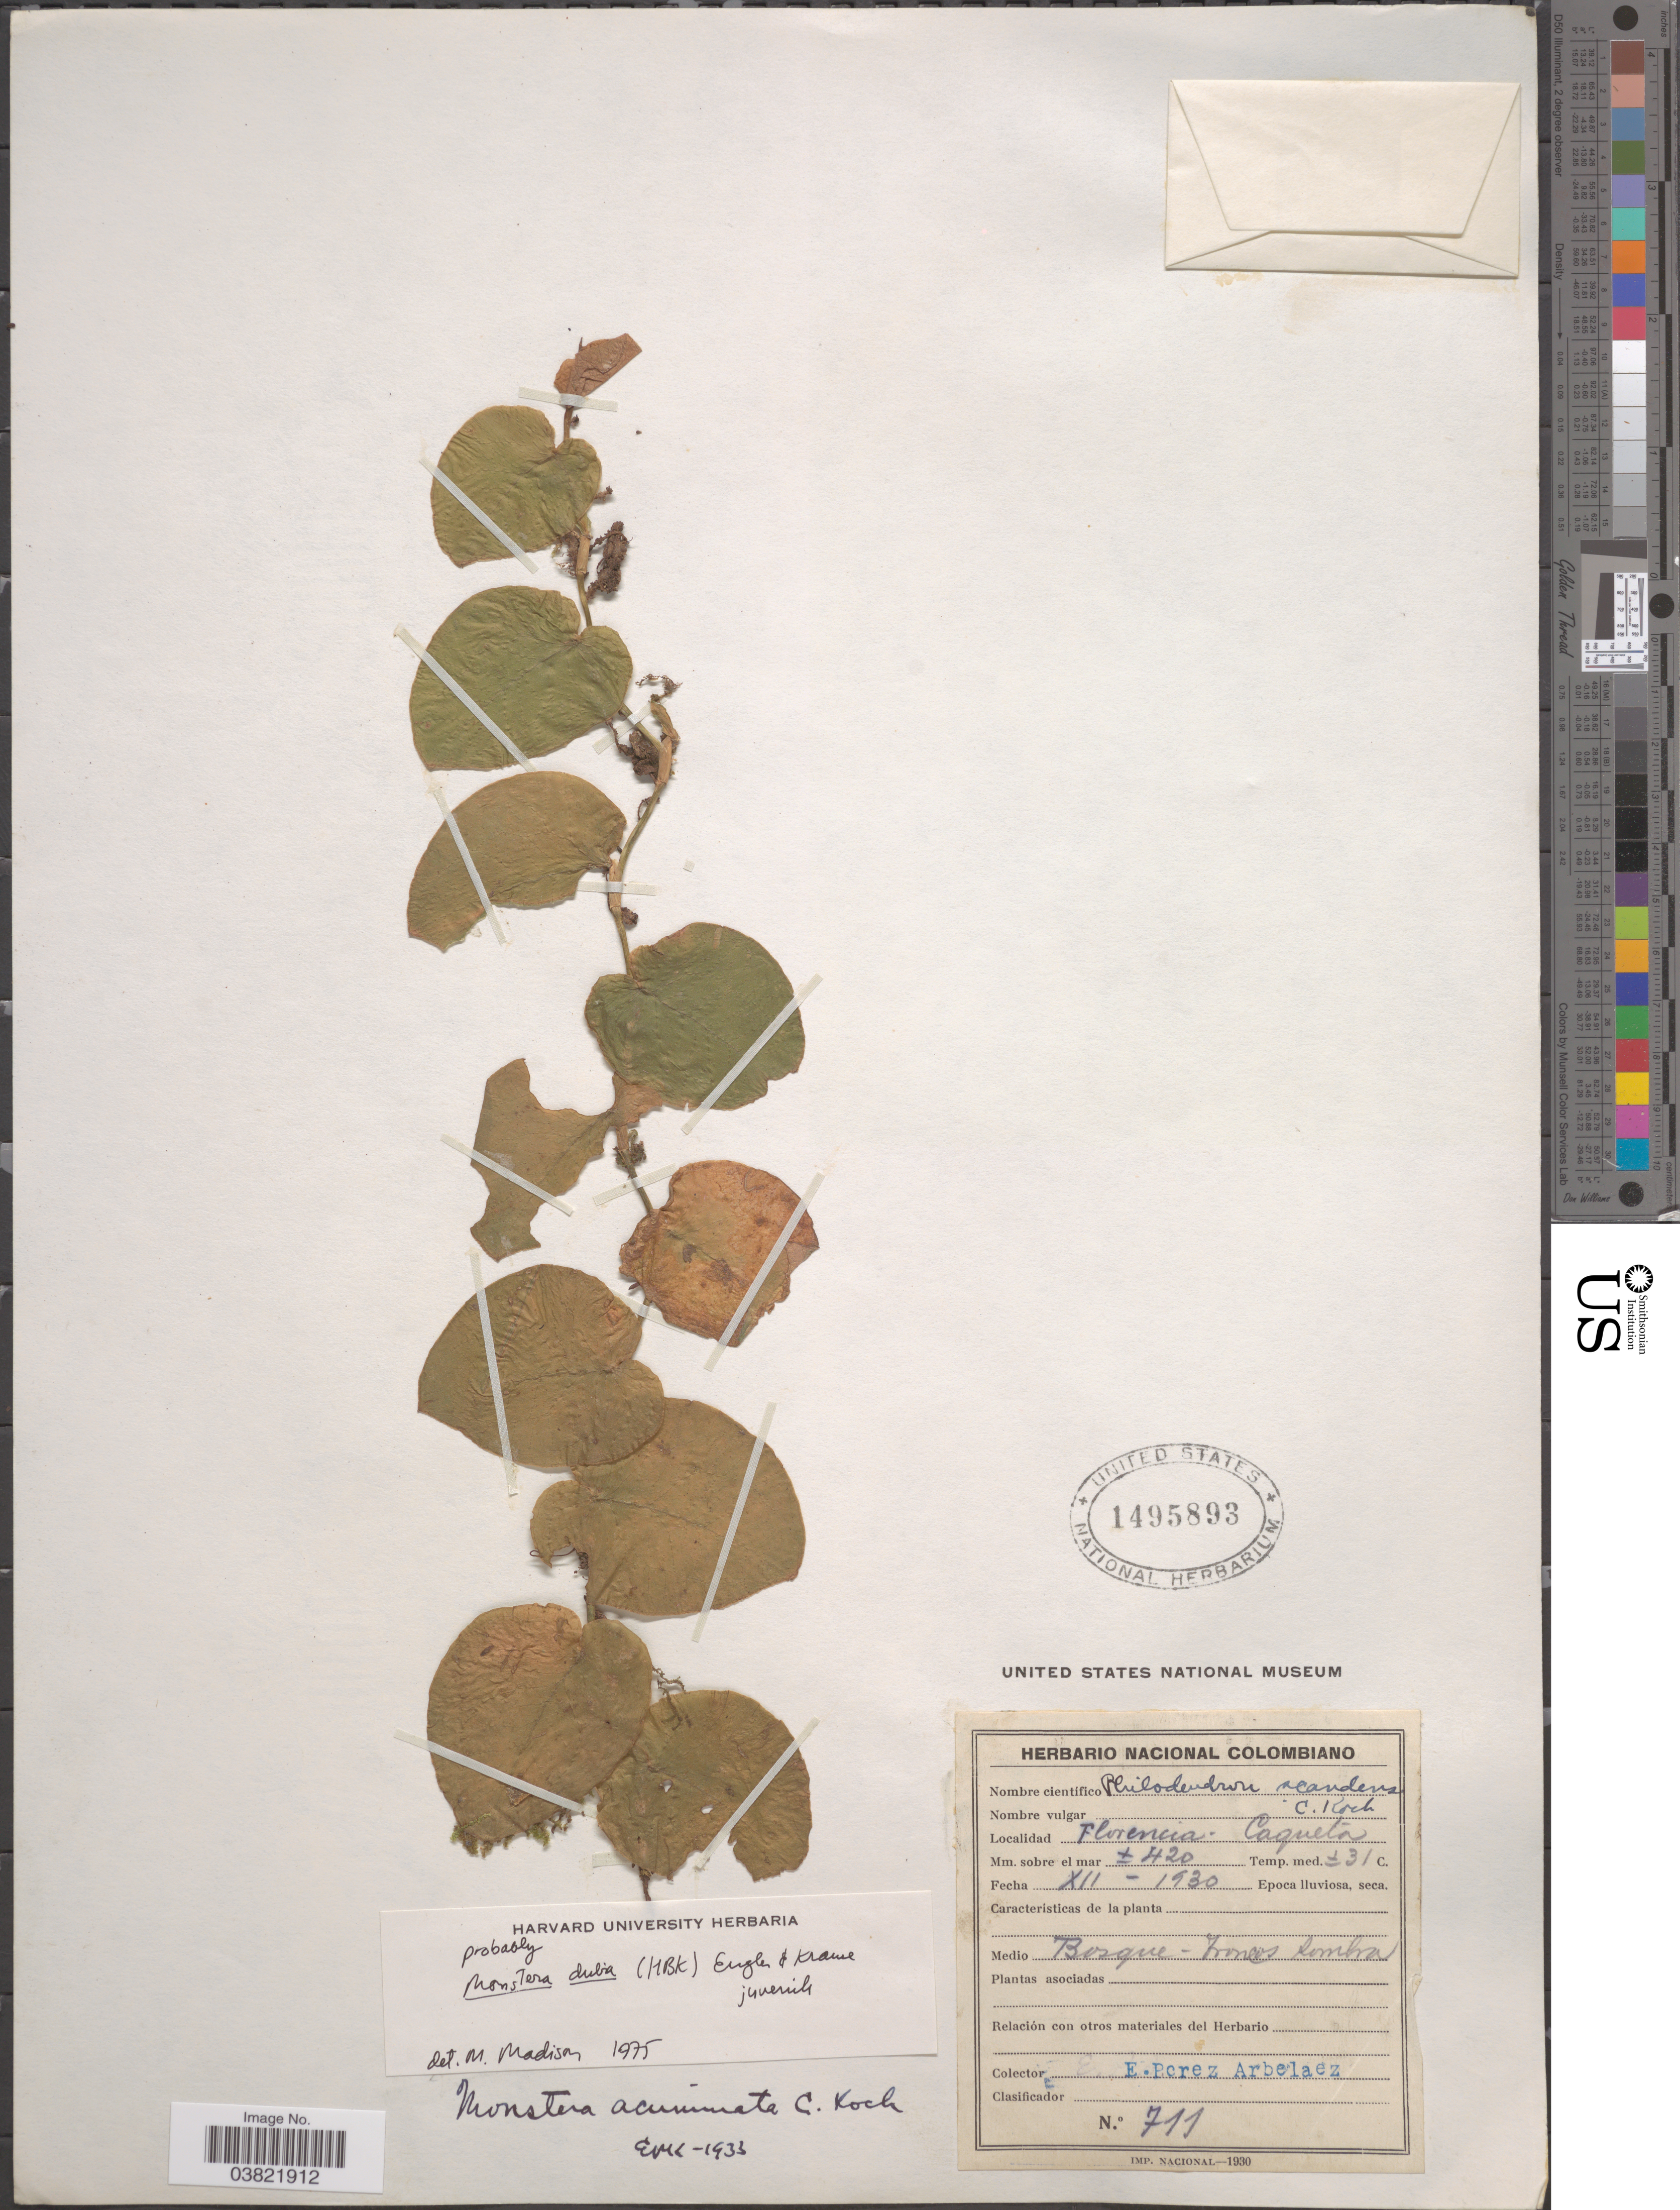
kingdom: Plantae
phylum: Tracheophyta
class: Liliopsida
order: Alismatales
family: Araceae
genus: Monstera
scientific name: Monstera dubia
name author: (Kunth) Engl. & K. Krause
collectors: E. Pérez Arbeláez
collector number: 711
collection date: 1930-12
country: Colombia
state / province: Caquetá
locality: Florencia.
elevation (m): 420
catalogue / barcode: US 1495893